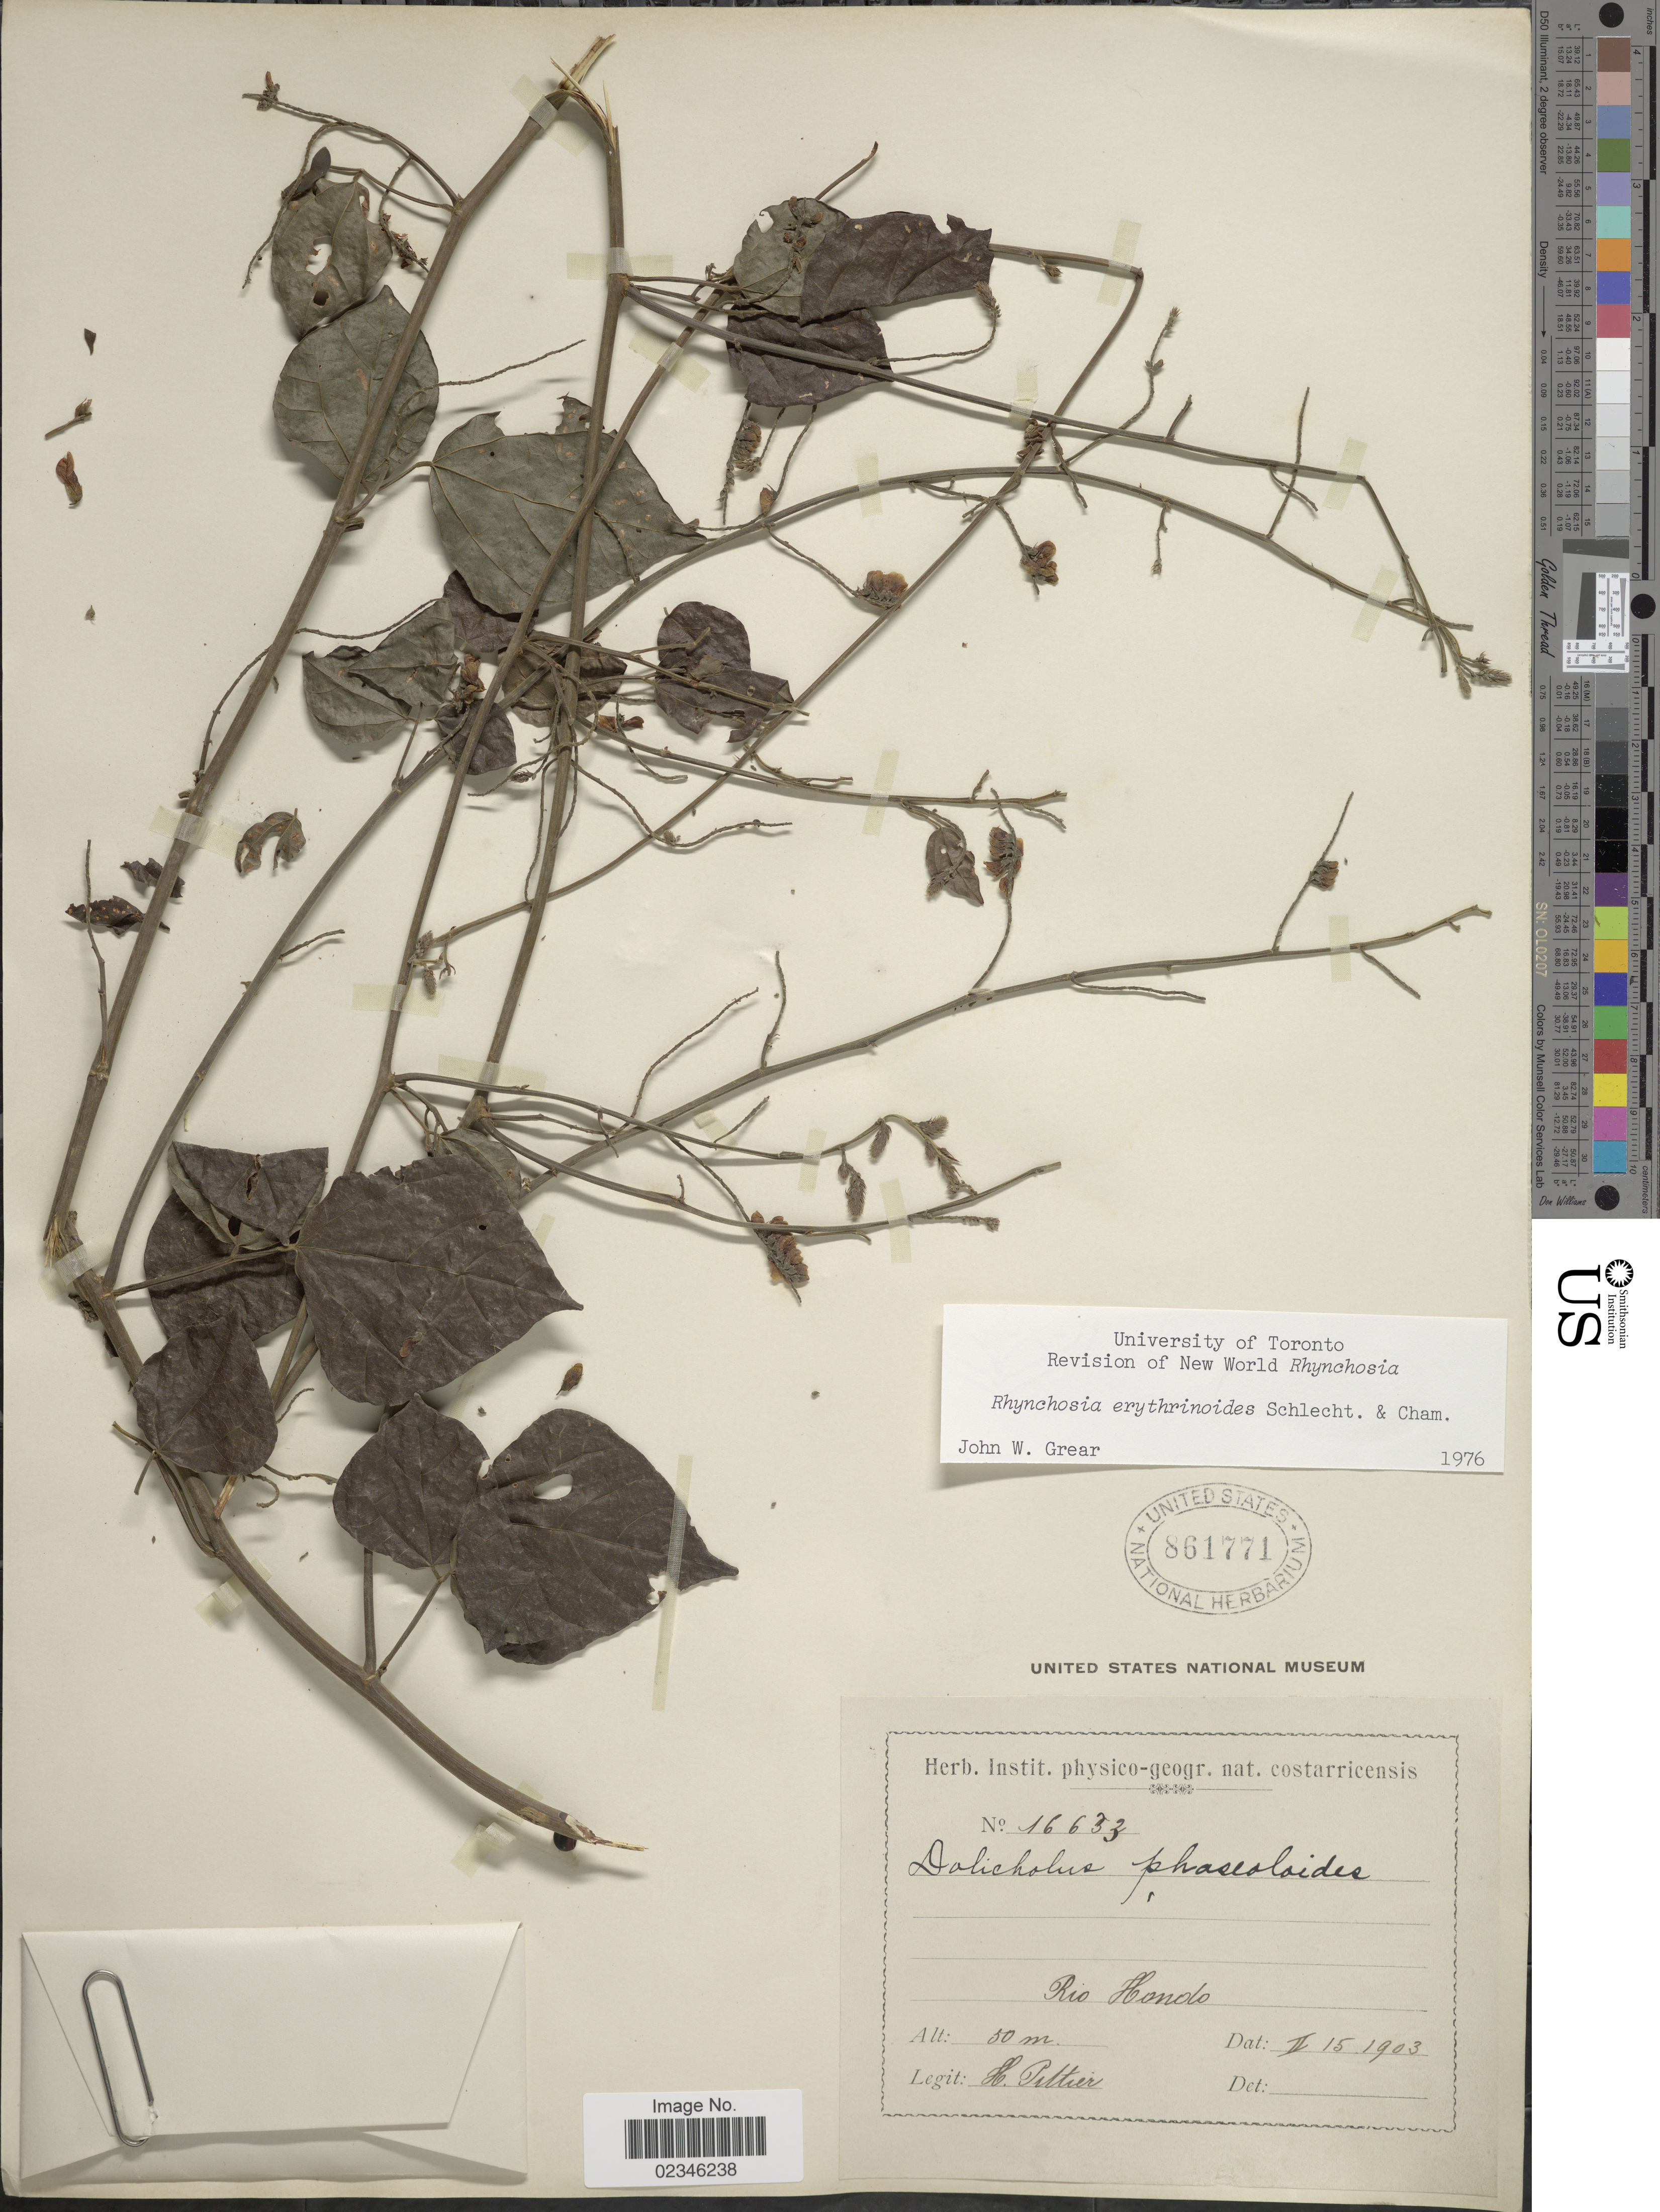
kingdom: Plantae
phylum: Tracheophyta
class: Magnoliopsida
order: Fabales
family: Fabaceae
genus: Rhynchosia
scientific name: Rhynchosia erythrinoides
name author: Schltdl. & Cham.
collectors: H. F. Pittier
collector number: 16653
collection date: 1903-02-15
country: Costa Rica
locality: Rio Hondo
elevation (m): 50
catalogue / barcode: US 861771